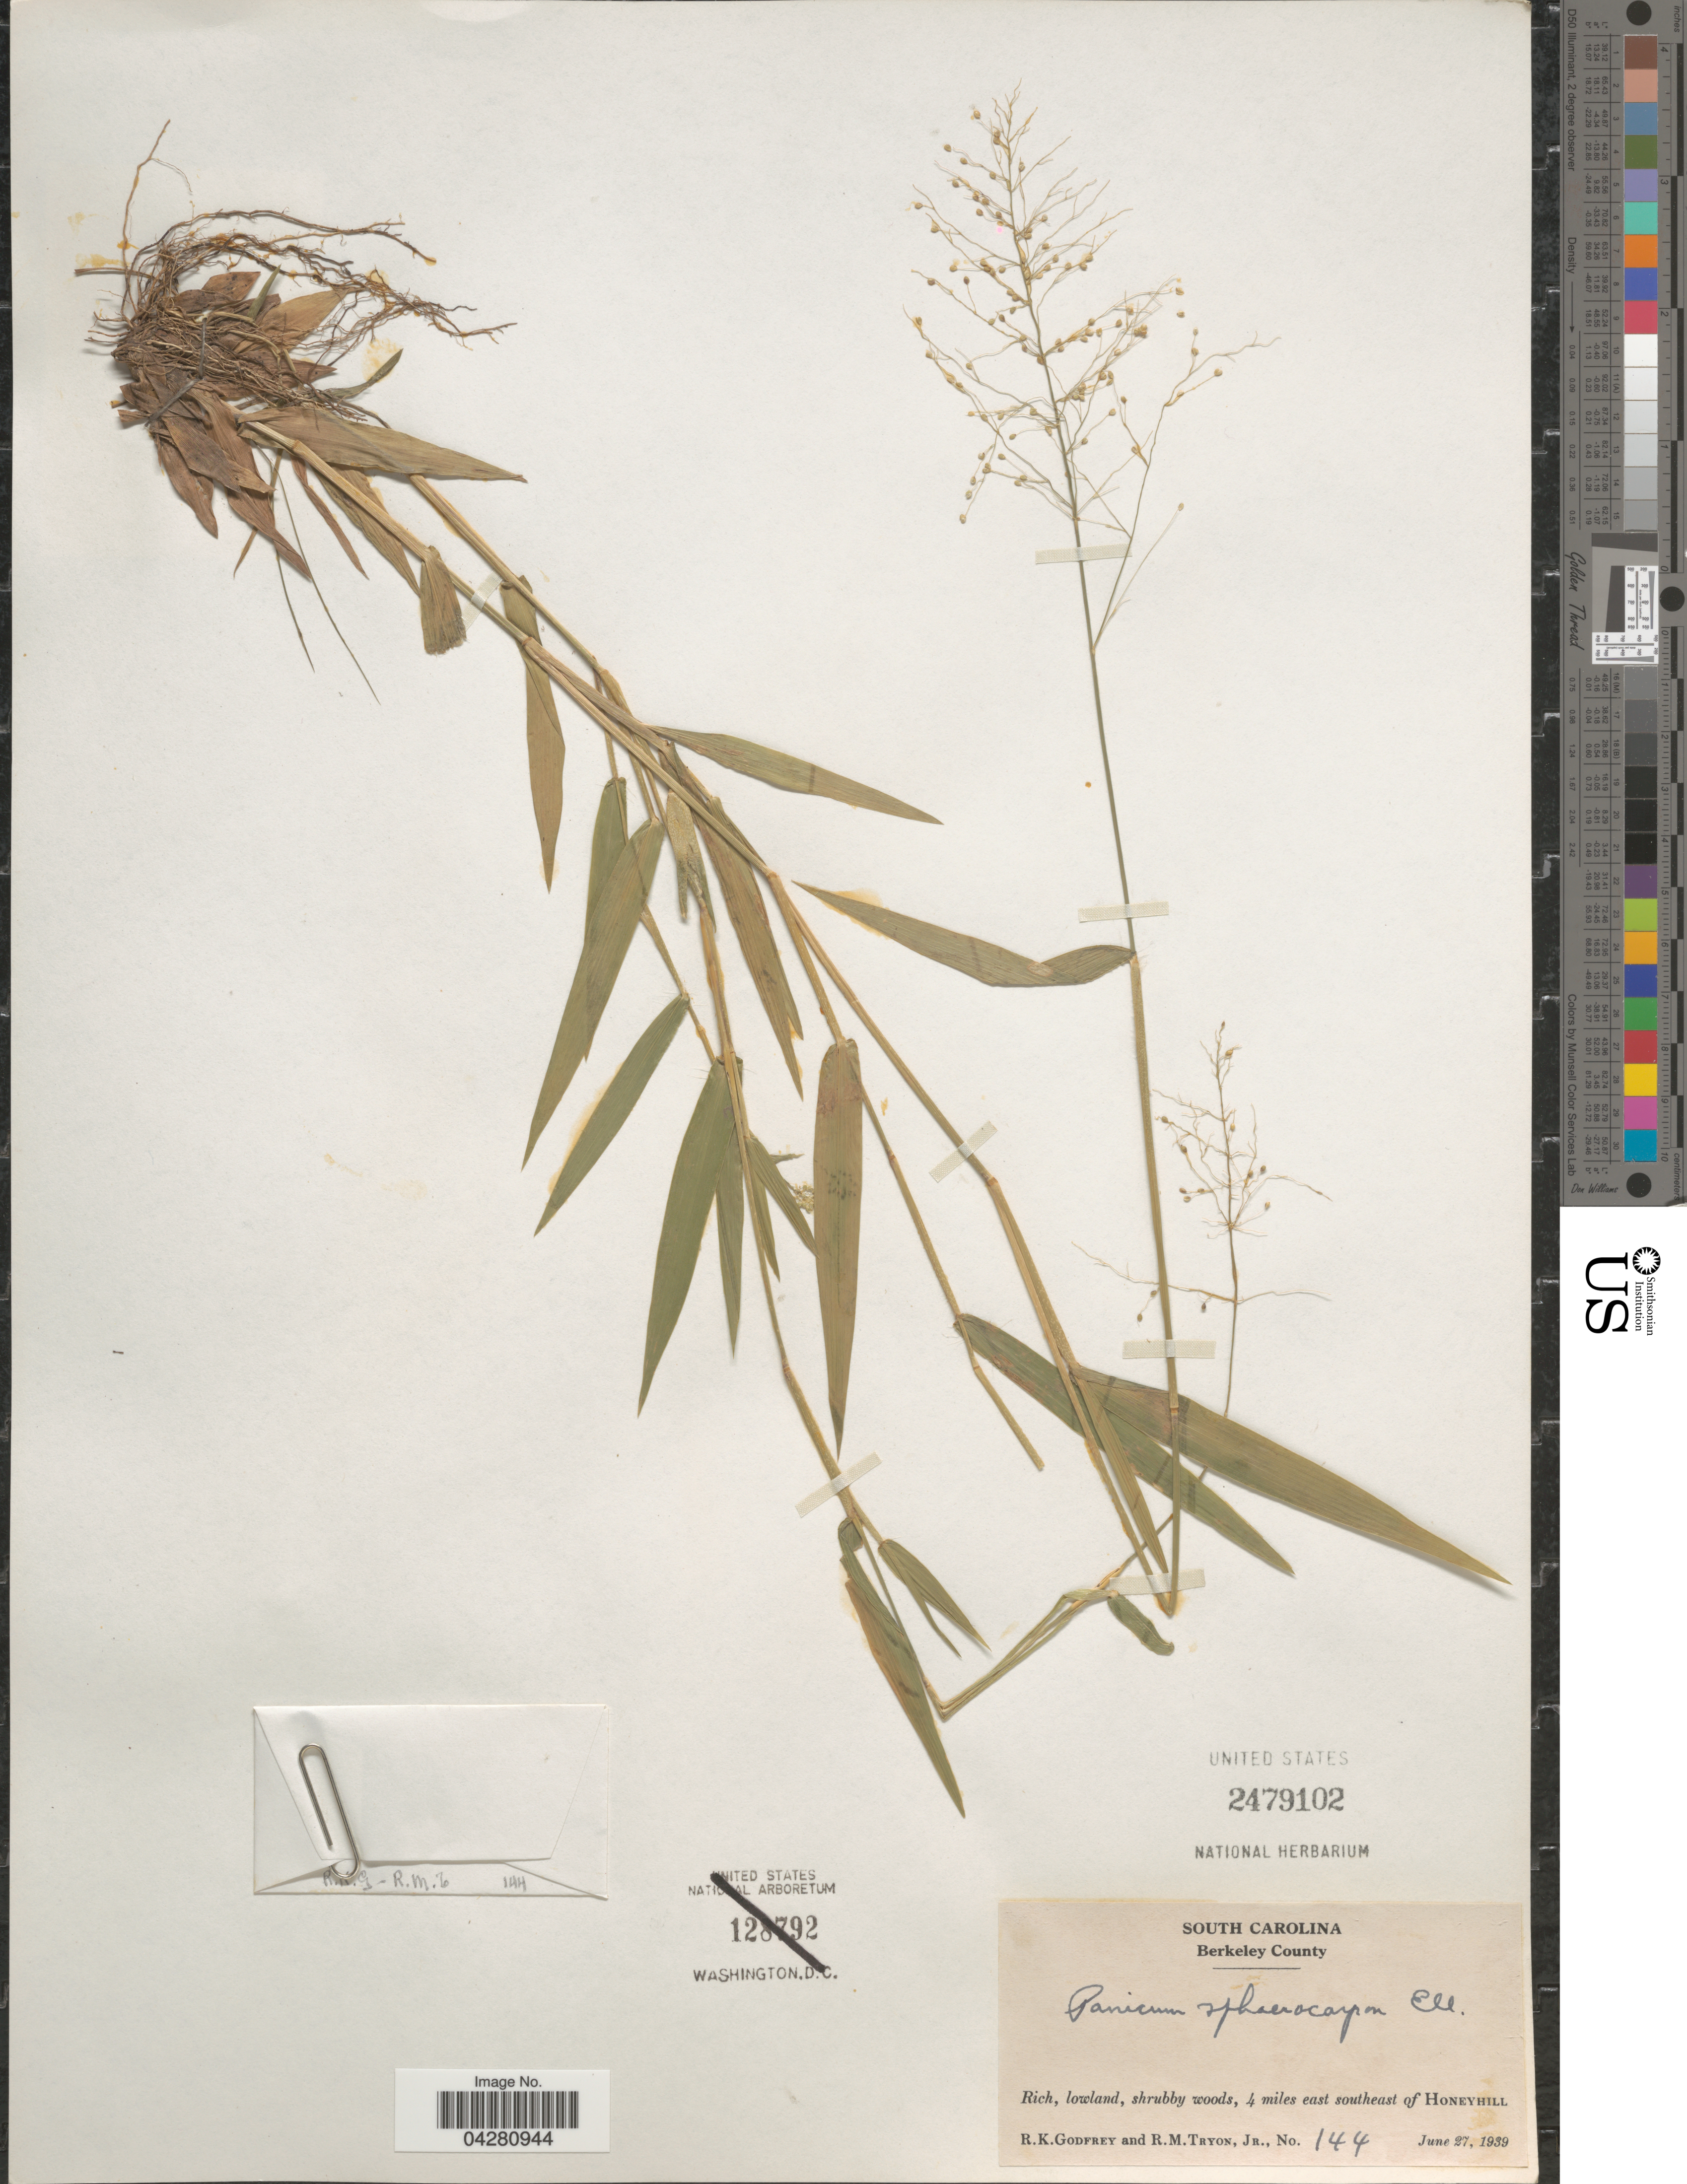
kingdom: Plantae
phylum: Tracheophyta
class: Liliopsida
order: Poales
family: Poaceae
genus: Dichanthelium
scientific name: Dichanthelium dichotomum var. dichotomum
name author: (L.) Gould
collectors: R. K. Godfrey & R. Tryon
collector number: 144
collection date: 1939-06-27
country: United States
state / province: South Carolina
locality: Berkeley County. Rich, lowland, shrubby woods, 4 miles east southeast of Honeyhill.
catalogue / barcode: US 2479102